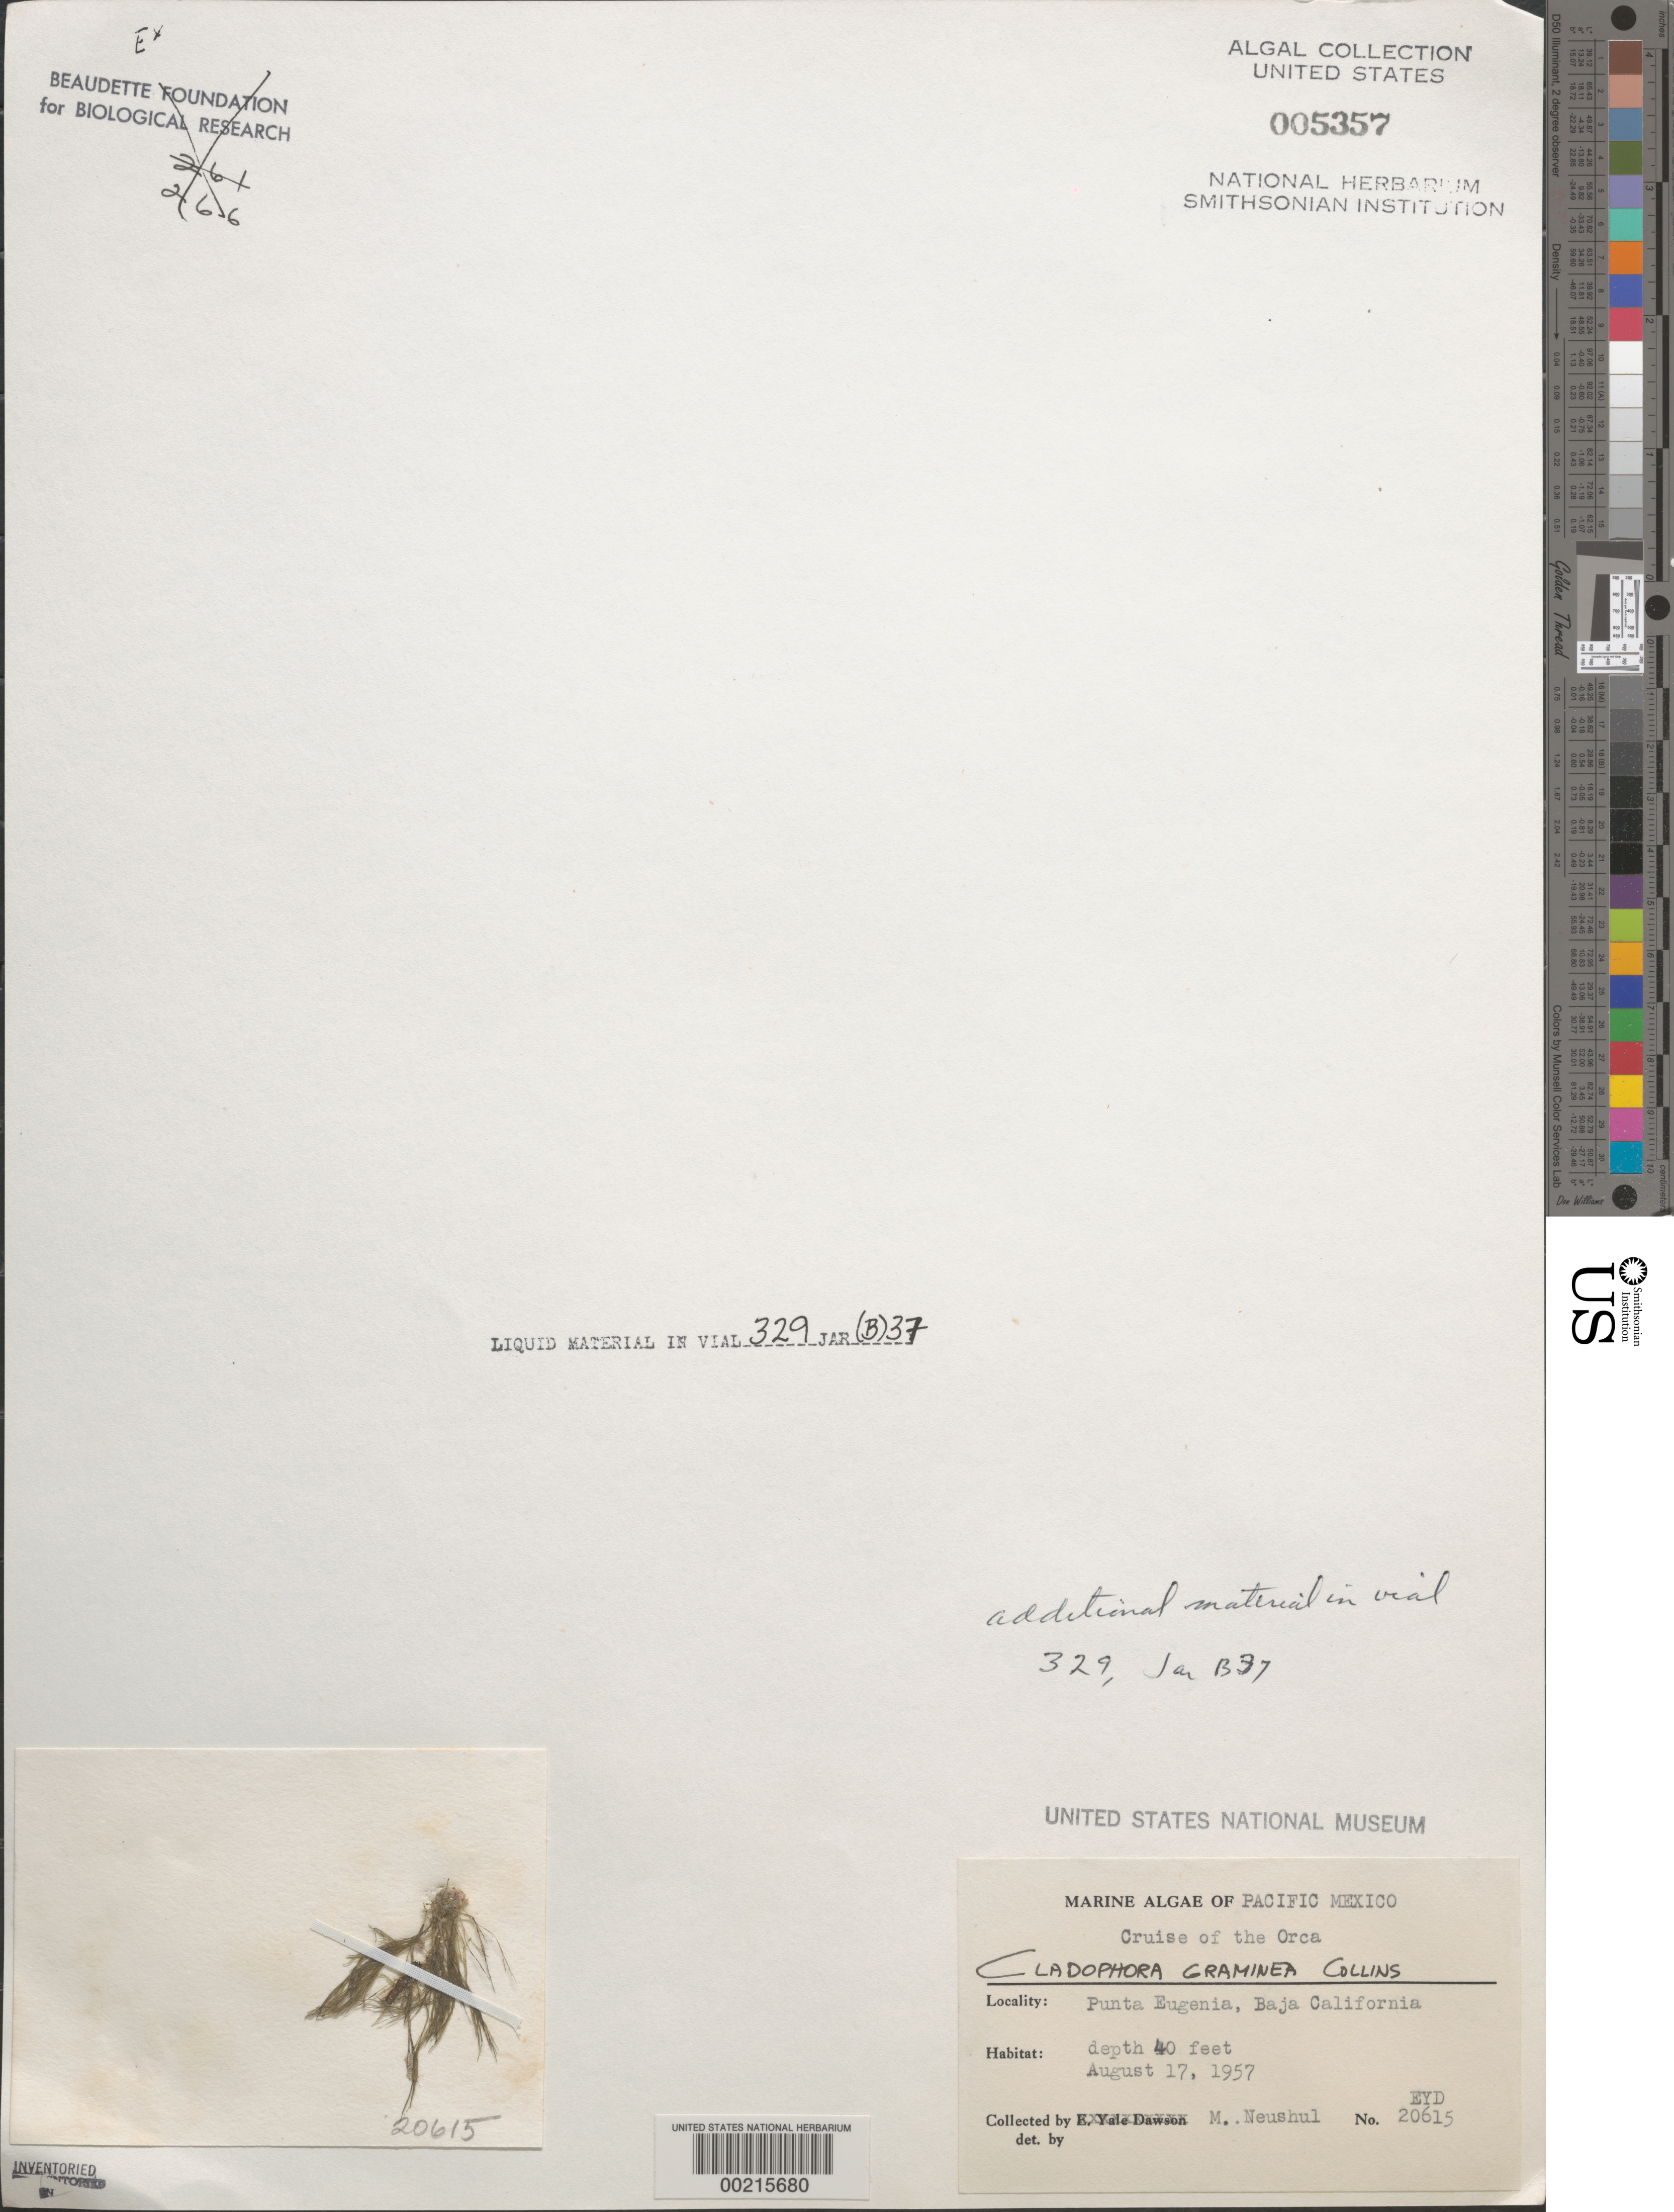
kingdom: Plantae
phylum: Chlorophyta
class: Ulvophyceae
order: Cladophorales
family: Cladophoraceae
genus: Cladophora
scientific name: Cladophora graminea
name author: Collins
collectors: M. Neushul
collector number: EYD 20615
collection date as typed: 17 Aug 1957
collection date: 1957-08-17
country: Mexico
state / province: Baja California Sur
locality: Punta Eugenia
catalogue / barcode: US 5357